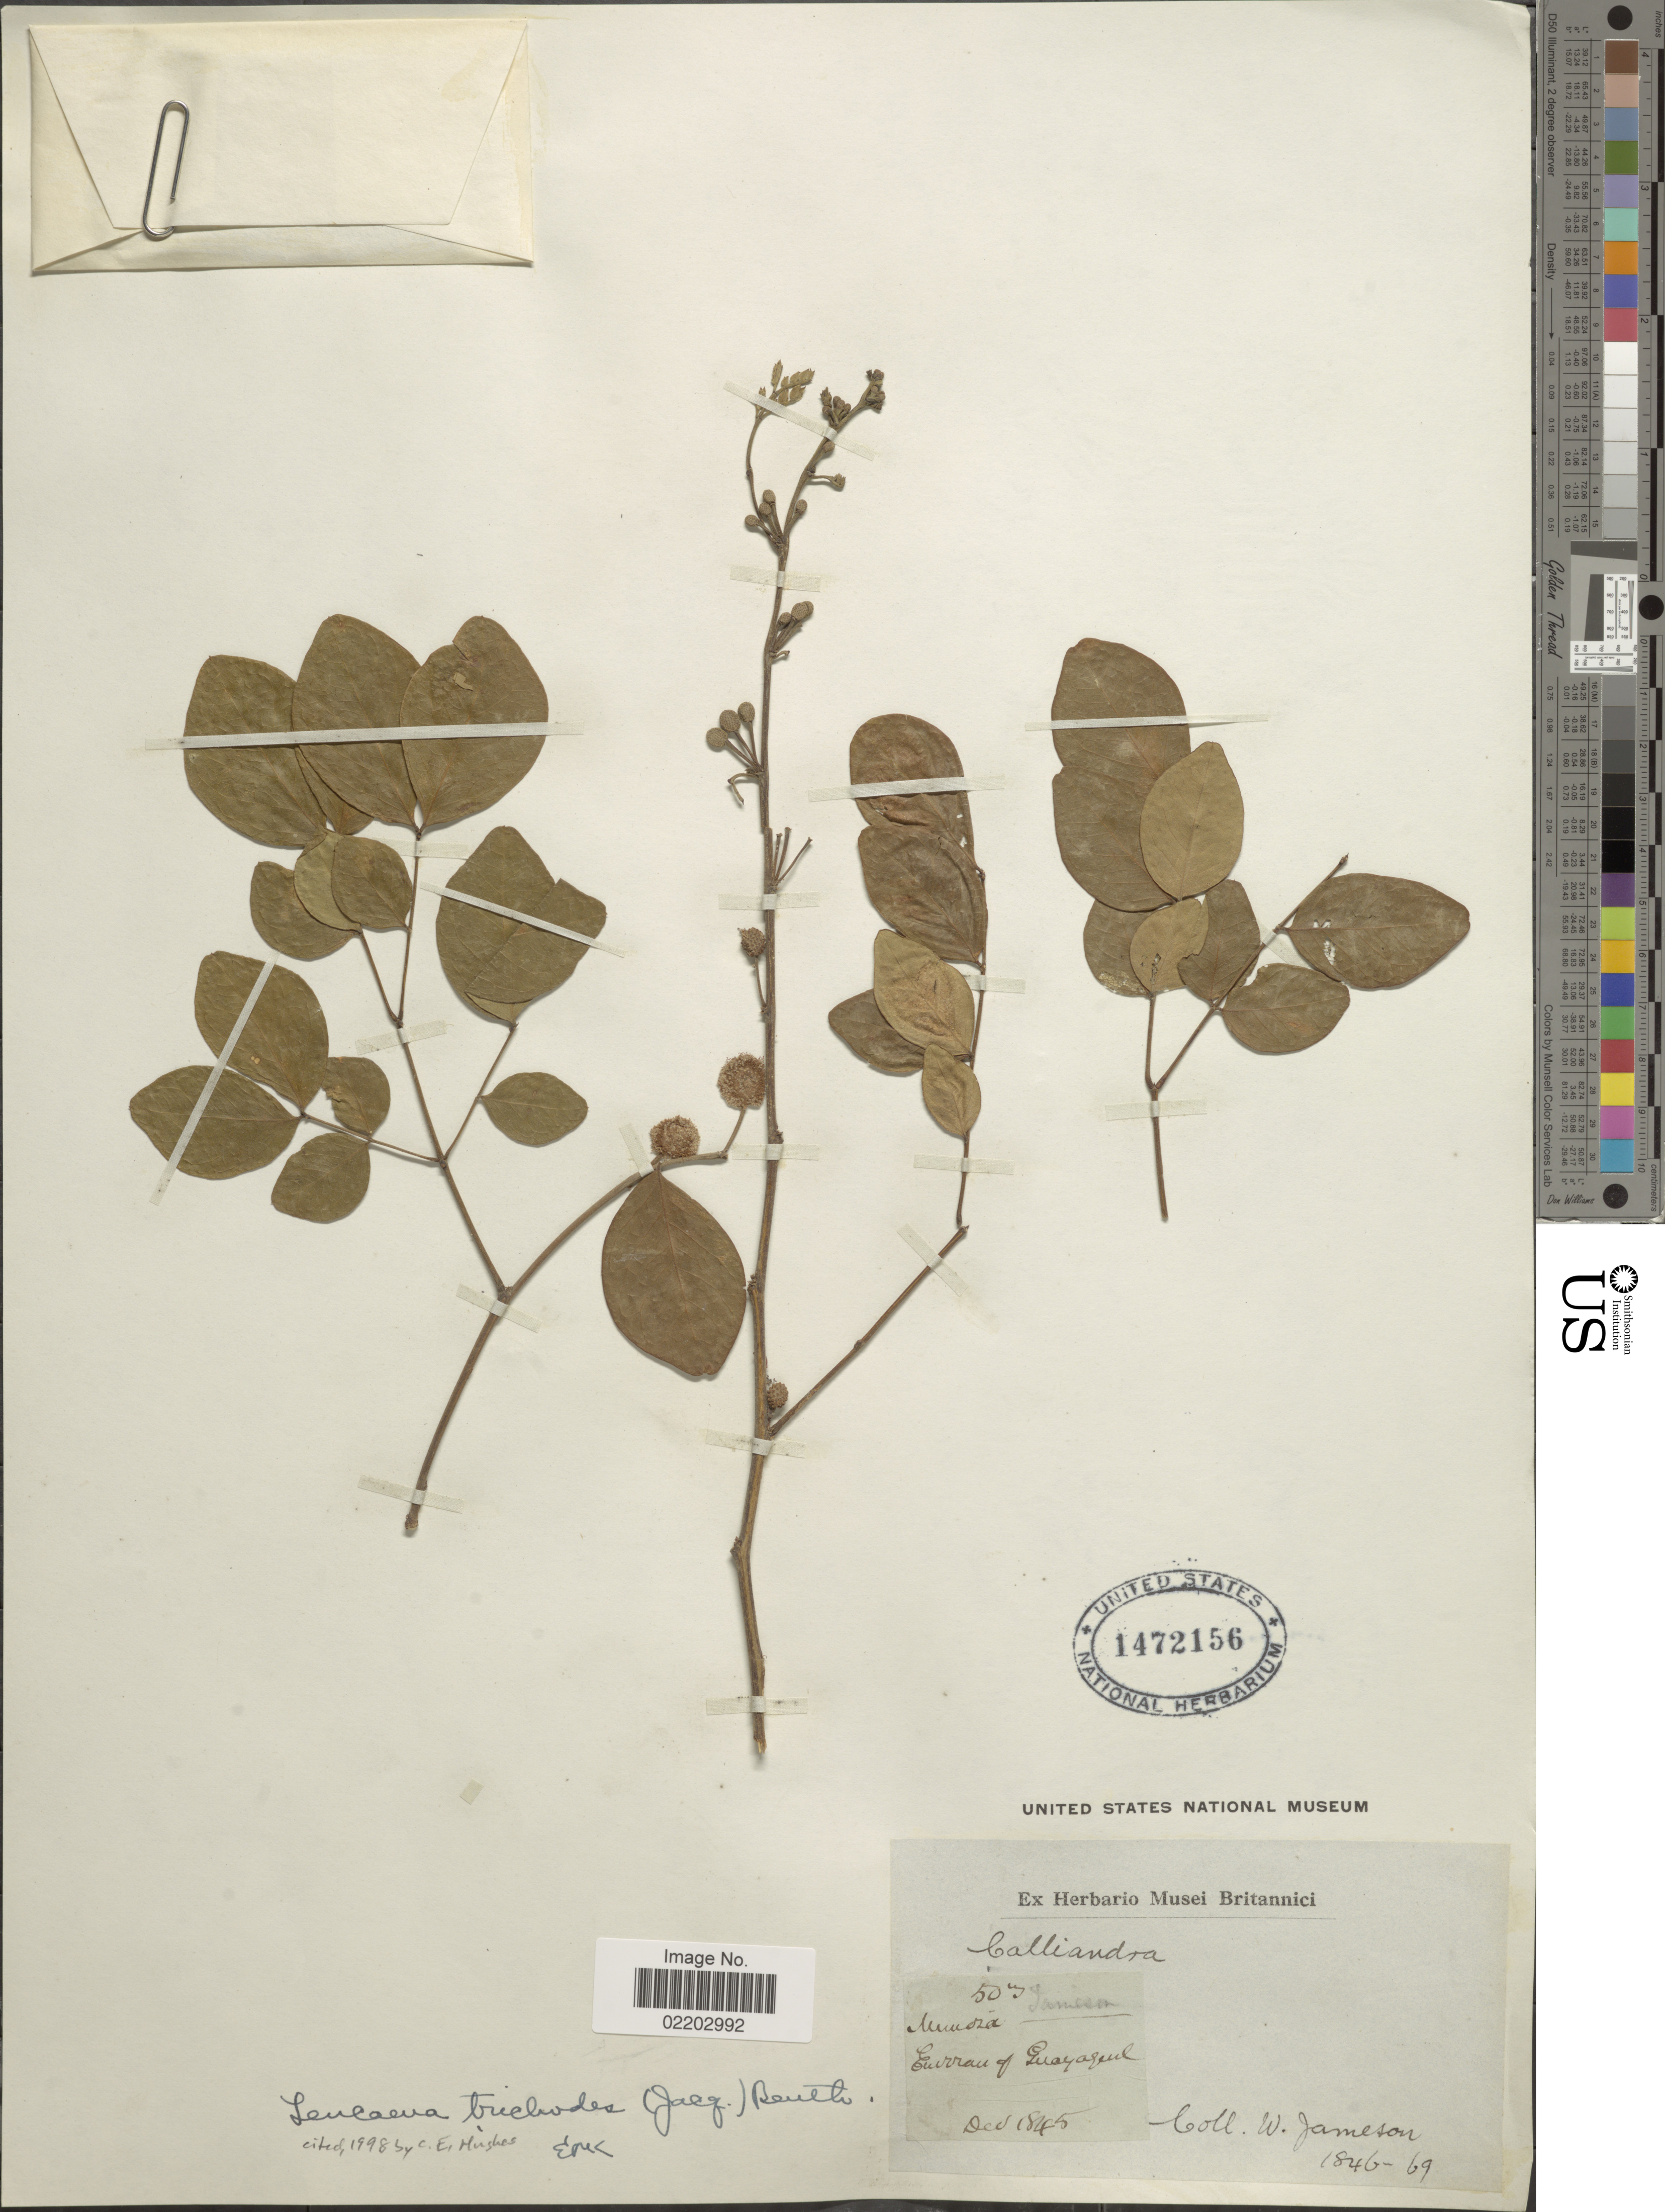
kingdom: Plantae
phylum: Tracheophyta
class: Magnoliopsida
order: Fabales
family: Fabaceae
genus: Leucaena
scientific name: Leucaena trichodes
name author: (Jacq.) Benth.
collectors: W. Jameson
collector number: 50*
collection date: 1845-12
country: Ecuador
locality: Eurrau [interpreted] of Guayaquil.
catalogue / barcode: US 1472156